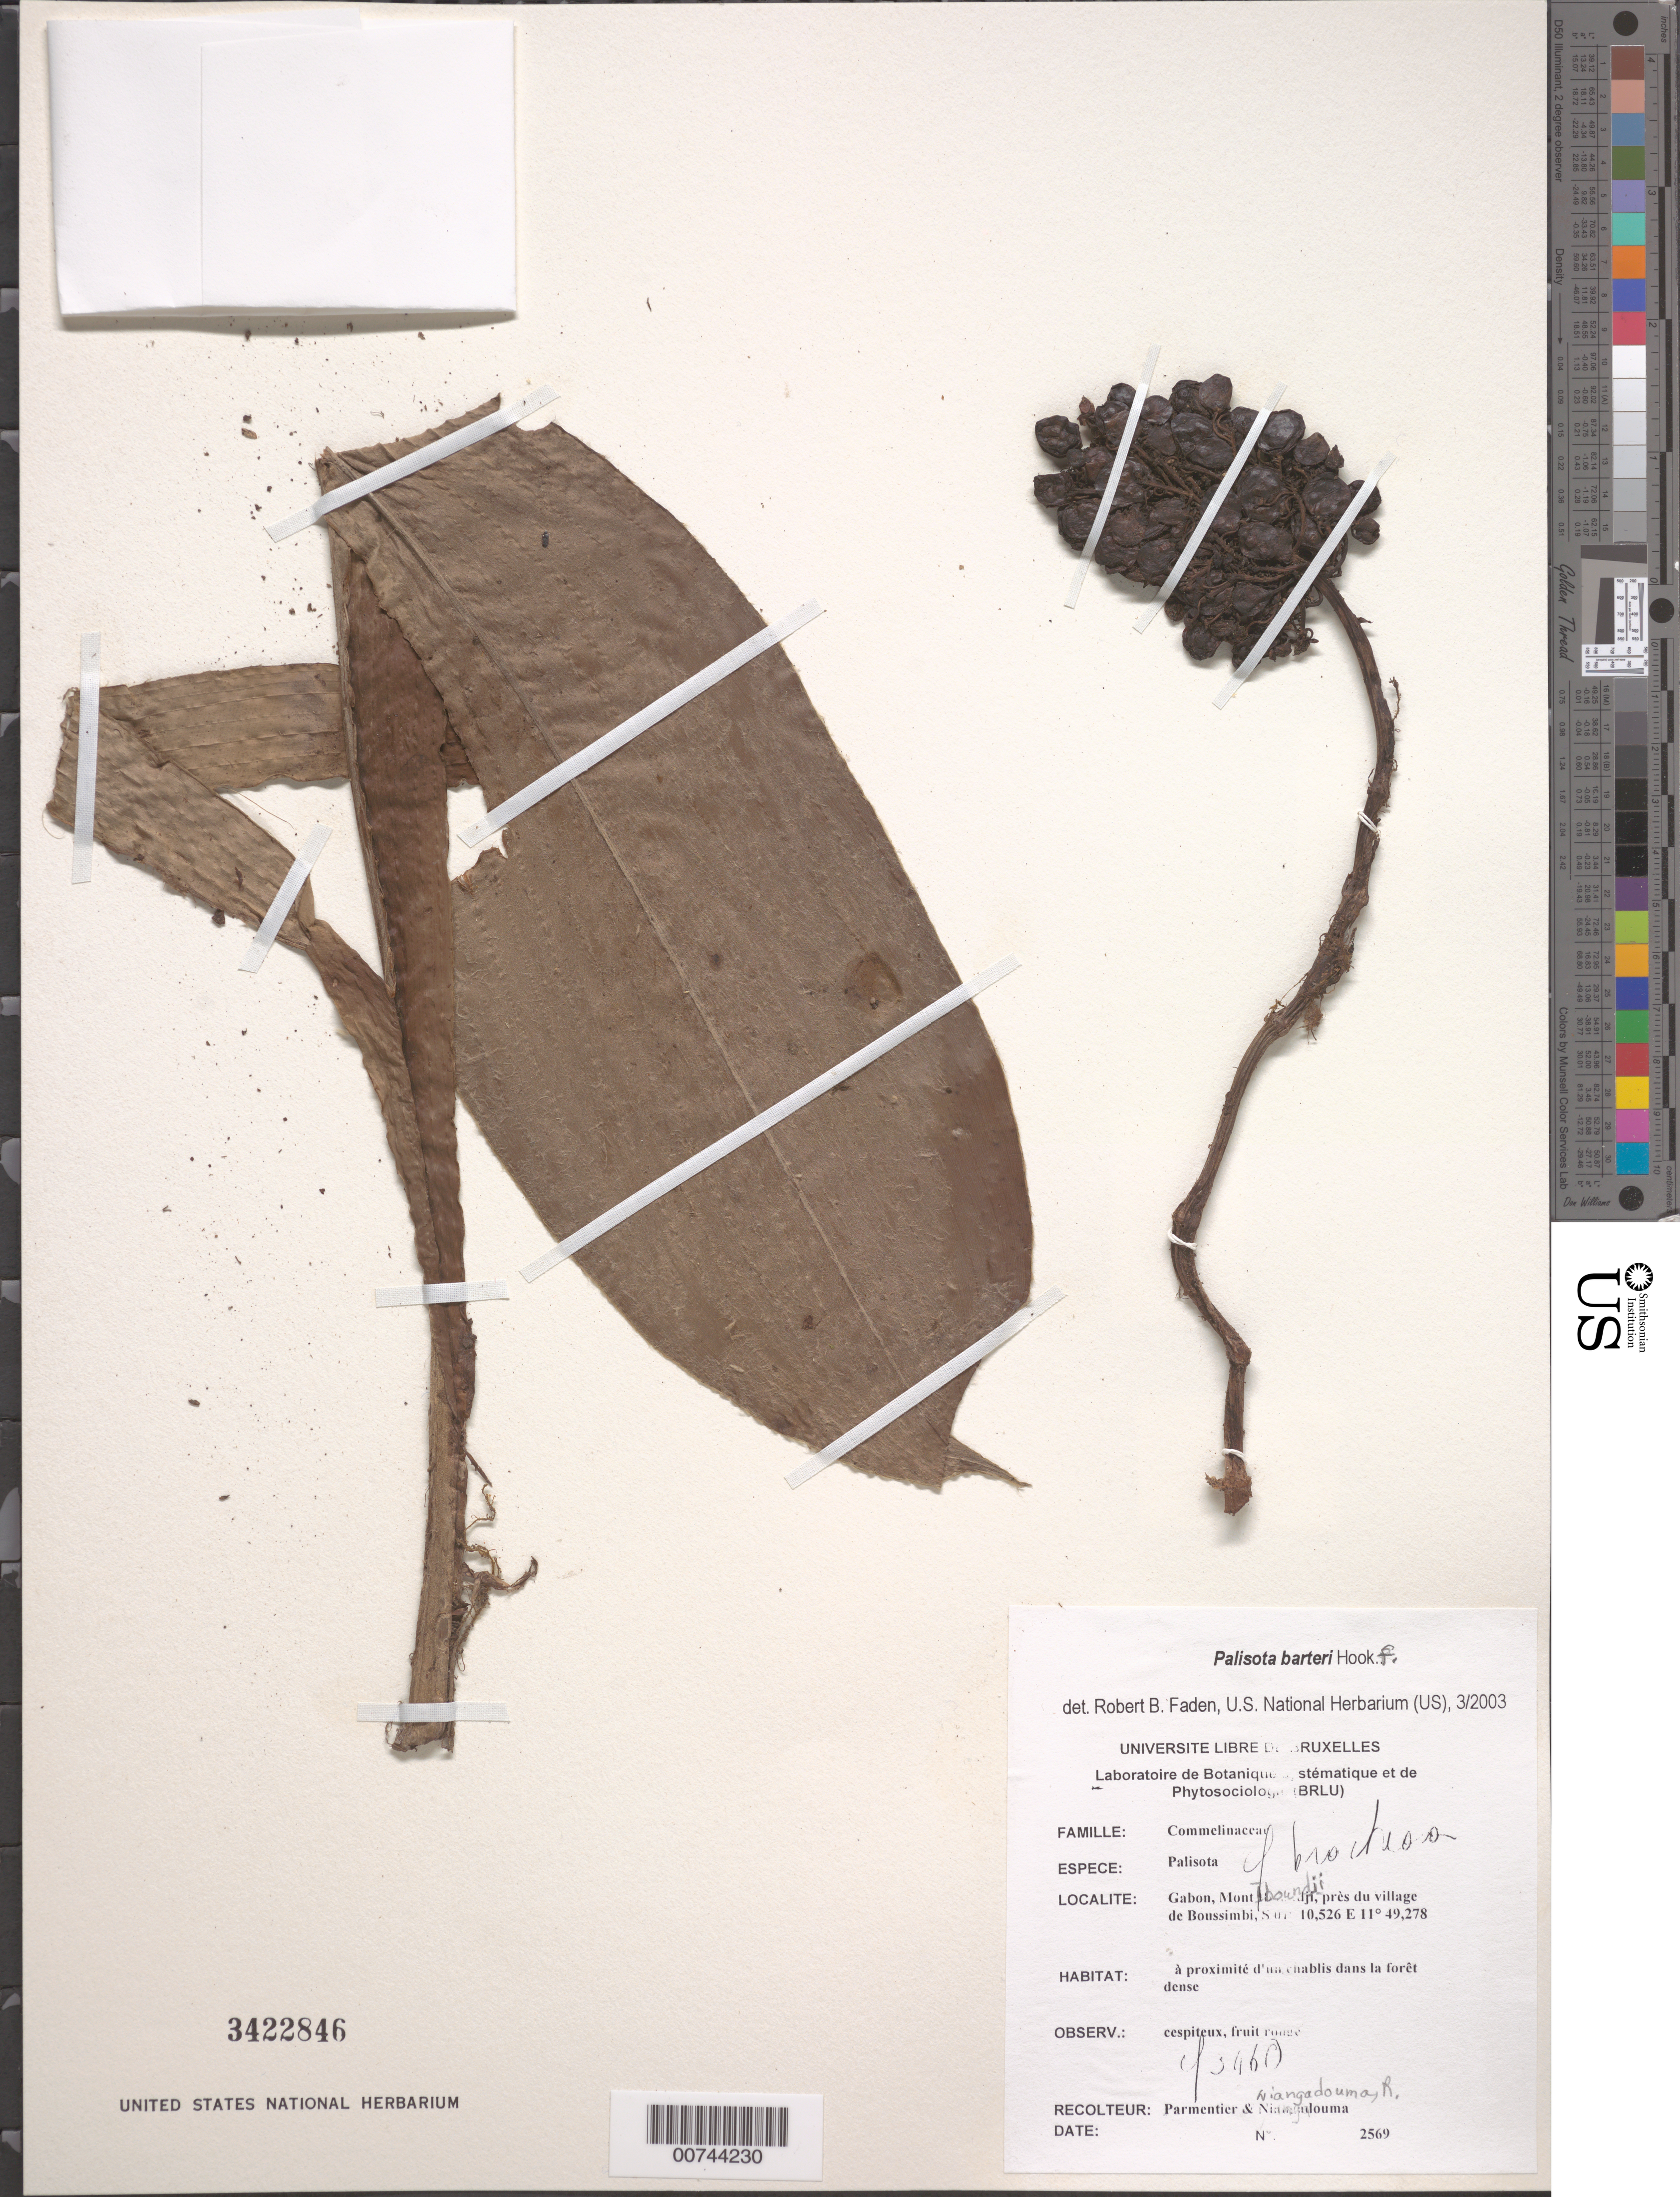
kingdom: Plantae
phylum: Tracheophyta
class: Liliopsida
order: Commelinales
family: Commelinaceae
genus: Palisota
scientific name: Palisota barteri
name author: Hook.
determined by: Faden, Robert B., (US), Smithsonian Institution - National Museum of Natural History (UNITED STATES)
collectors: P. Parmentier & R. Niangadouma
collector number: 2569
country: Gabon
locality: Mont Iboundji, near the village of Boussimbi.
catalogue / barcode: US 3422846